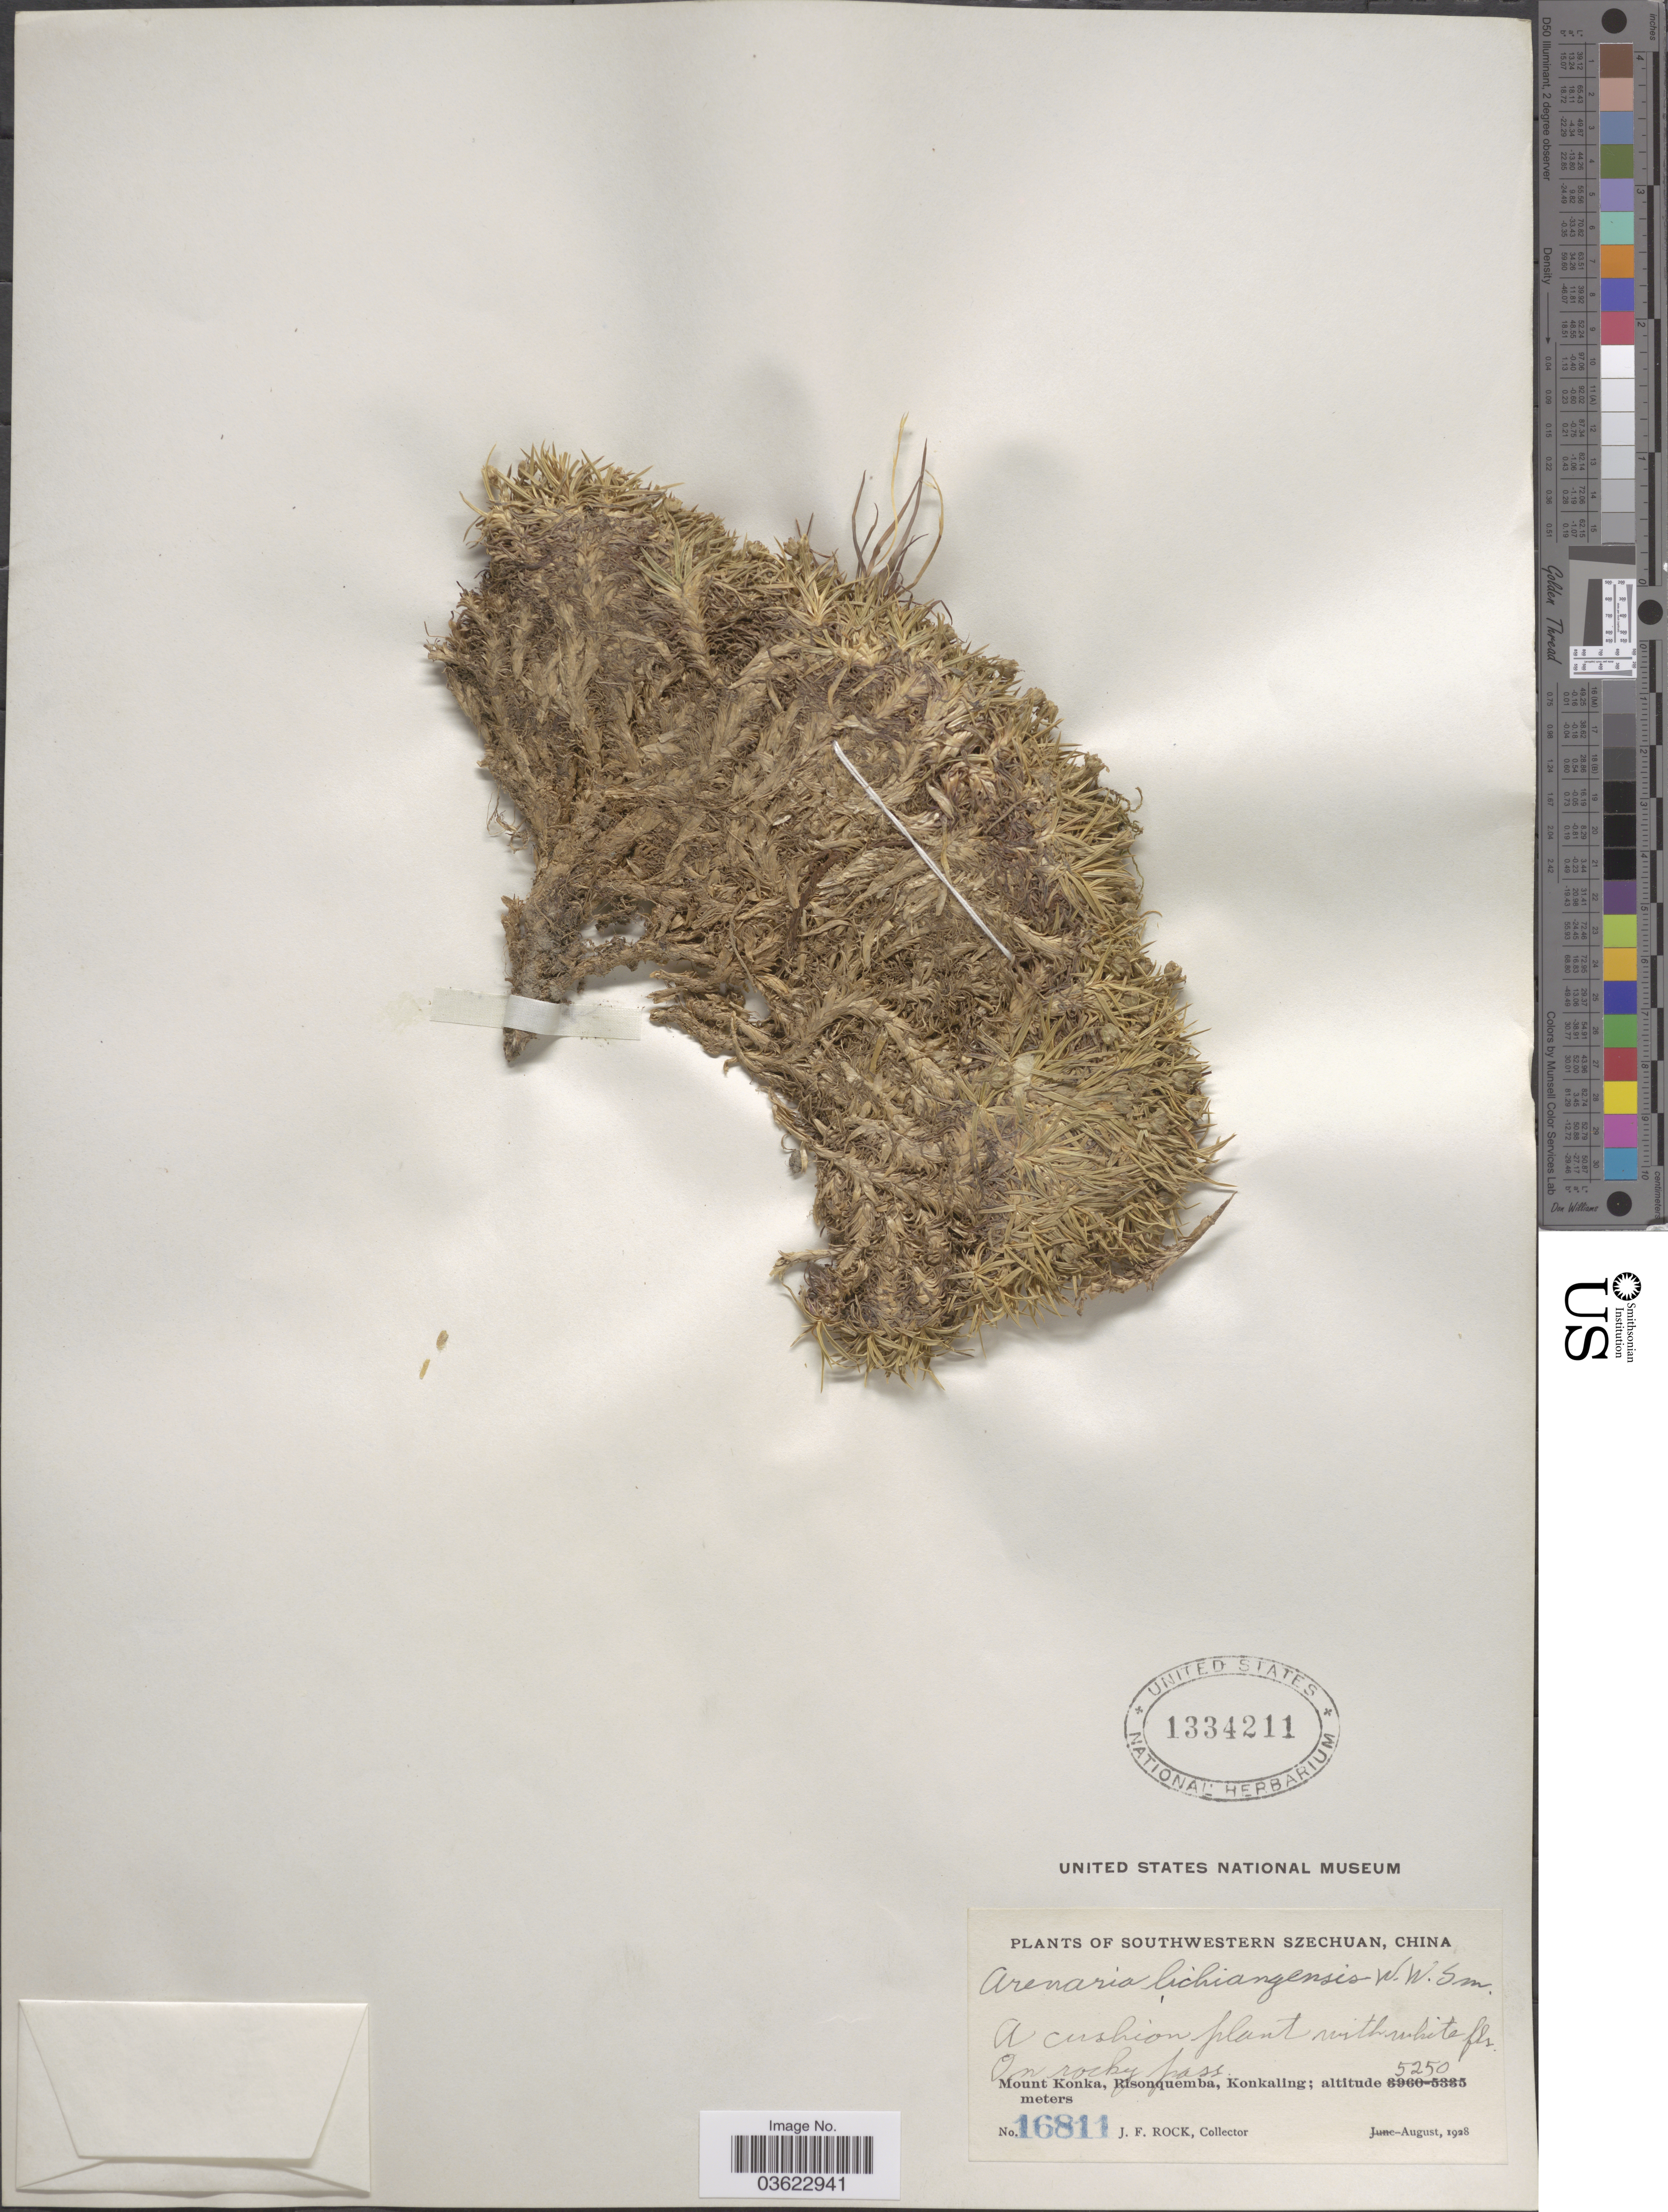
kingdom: Plantae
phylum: Tracheophyta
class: Magnoliopsida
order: Caryophyllales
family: Caryophyllaceae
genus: Arenaria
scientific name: Arenaria lichiangensis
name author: W.W. Sm.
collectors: J. Rock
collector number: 16811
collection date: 1928-08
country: China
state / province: Sichuan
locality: Southwestern Szechuan. Mount Konka, Risonquemba, Konkaling.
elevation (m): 5250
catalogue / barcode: US 1334211